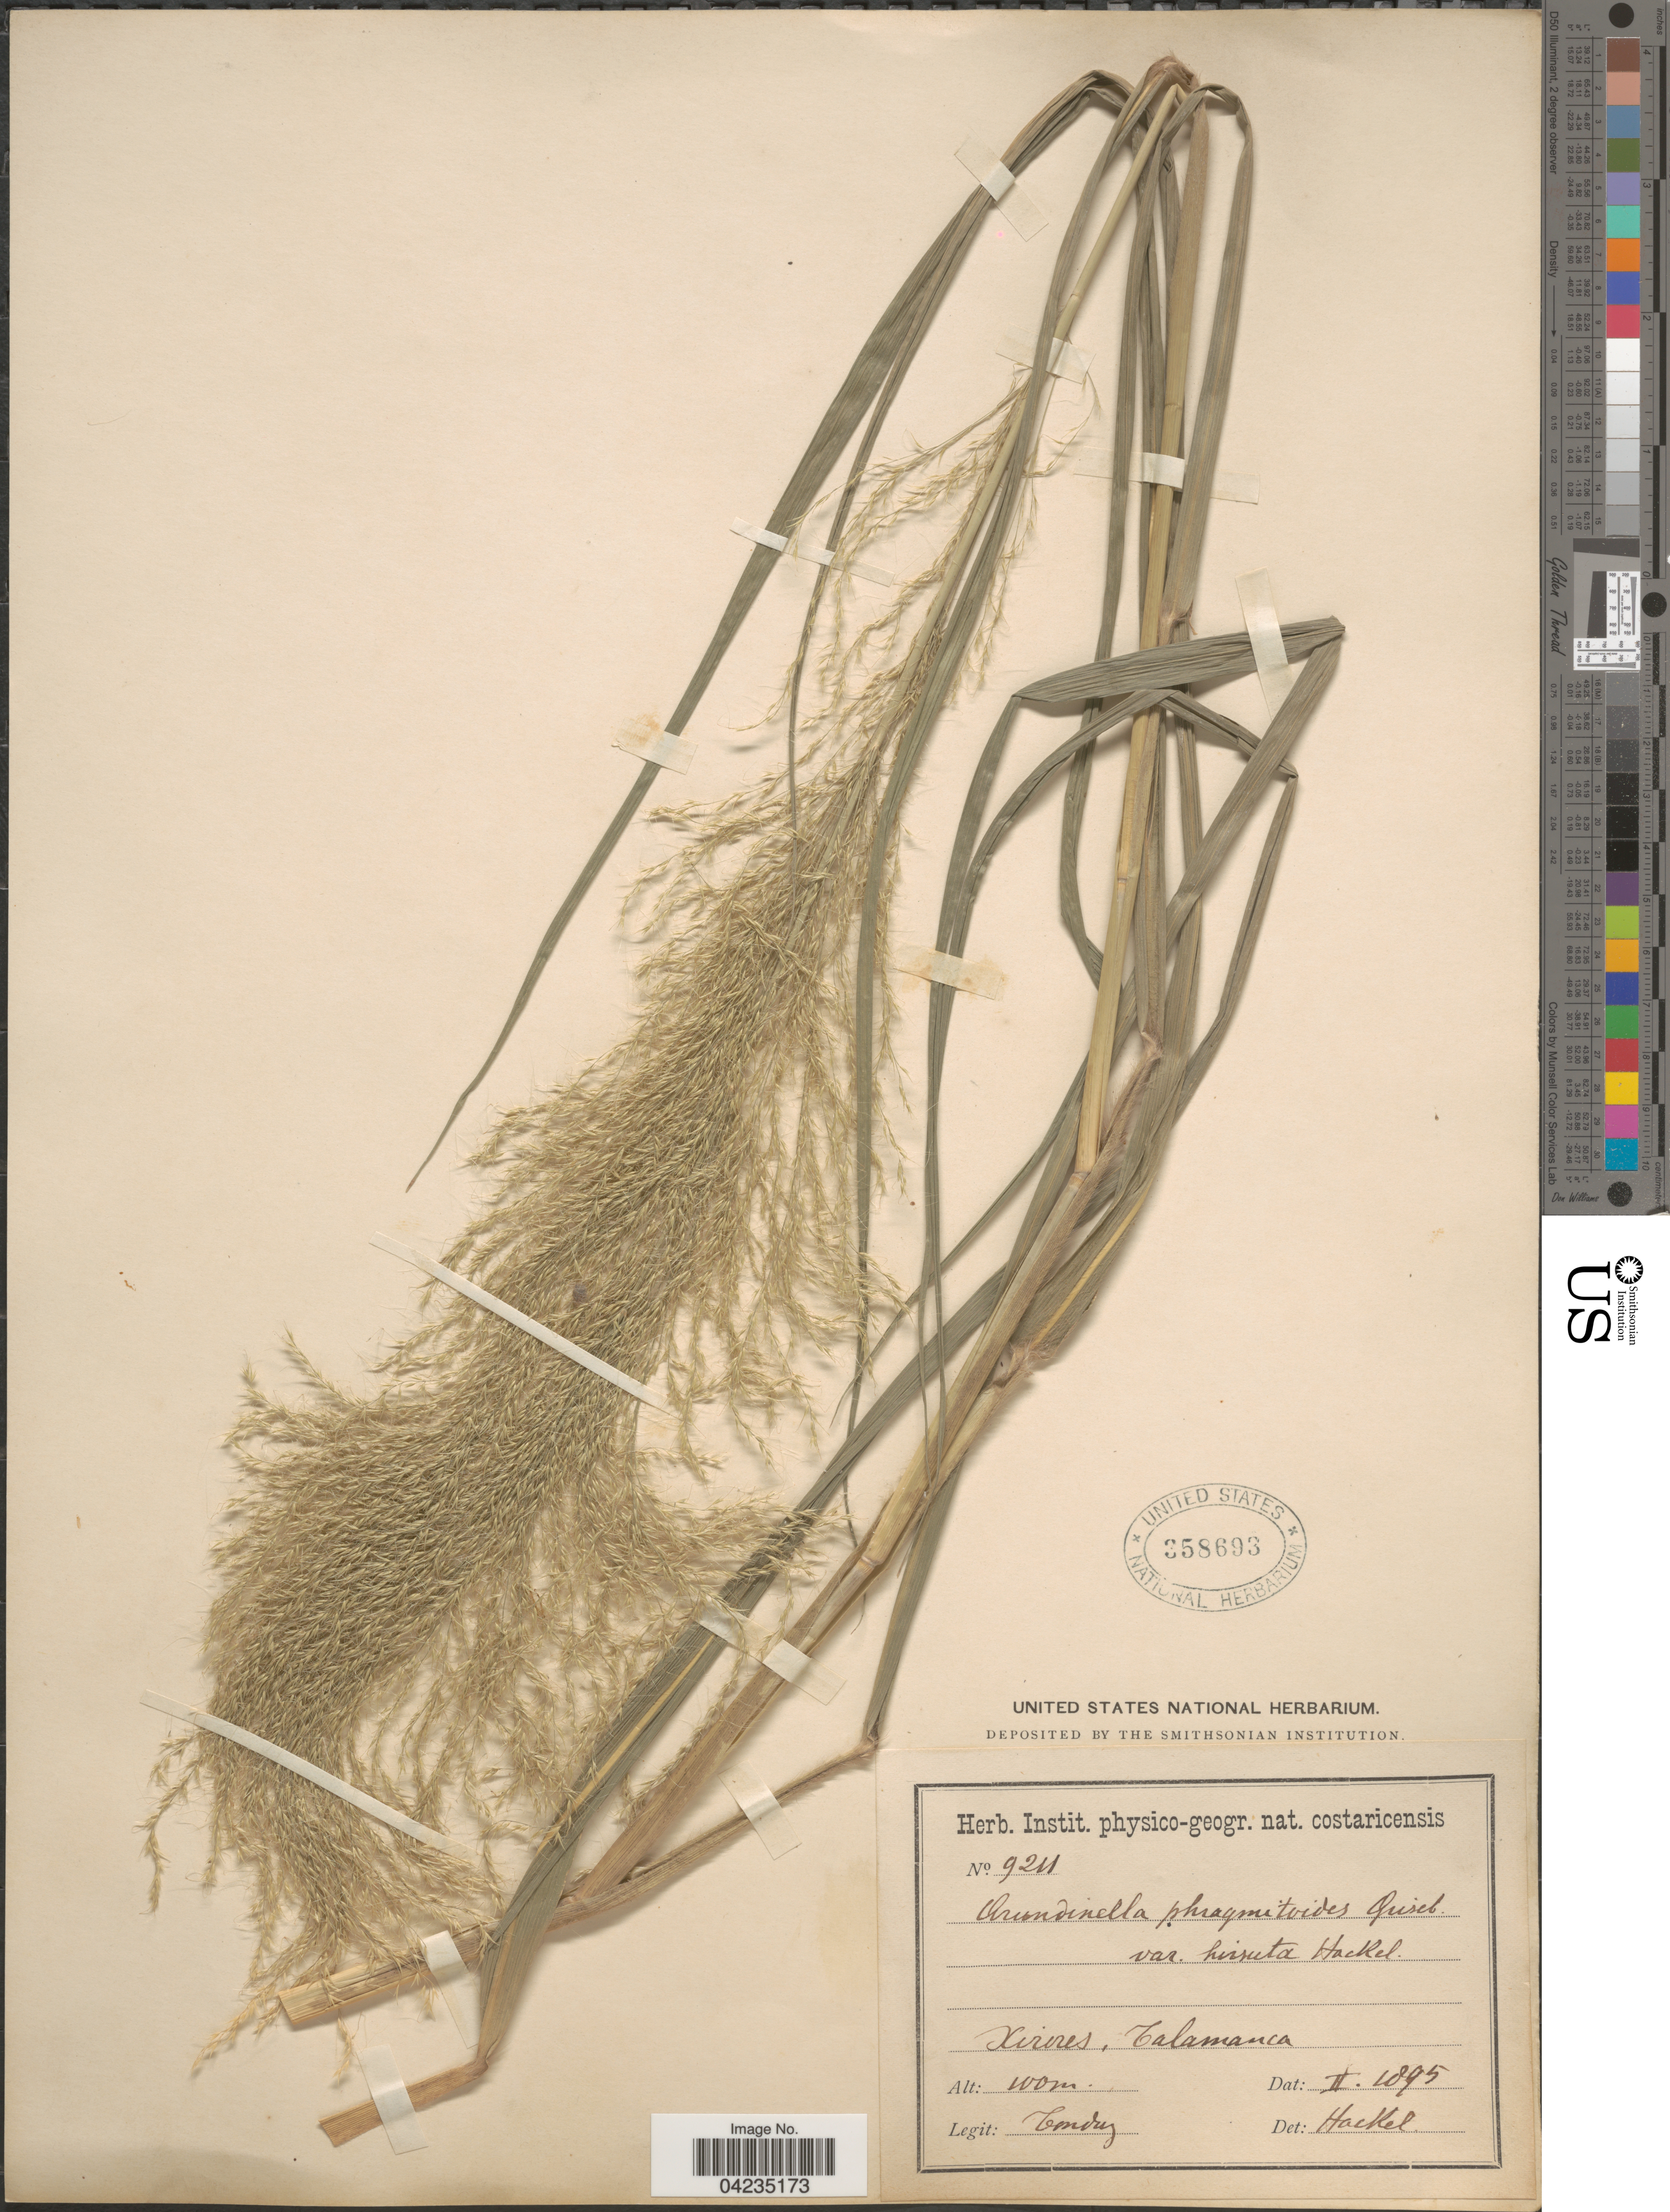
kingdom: Plantae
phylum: Tracheophyta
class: Liliopsida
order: Poales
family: Poaceae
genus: Arundinella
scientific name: Arundinella deppeana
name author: Nees ex Steud.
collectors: Tonduz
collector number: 9211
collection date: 1895-02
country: Costa Rica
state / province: Limón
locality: Xirores, Talamanca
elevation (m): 100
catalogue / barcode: US 358693